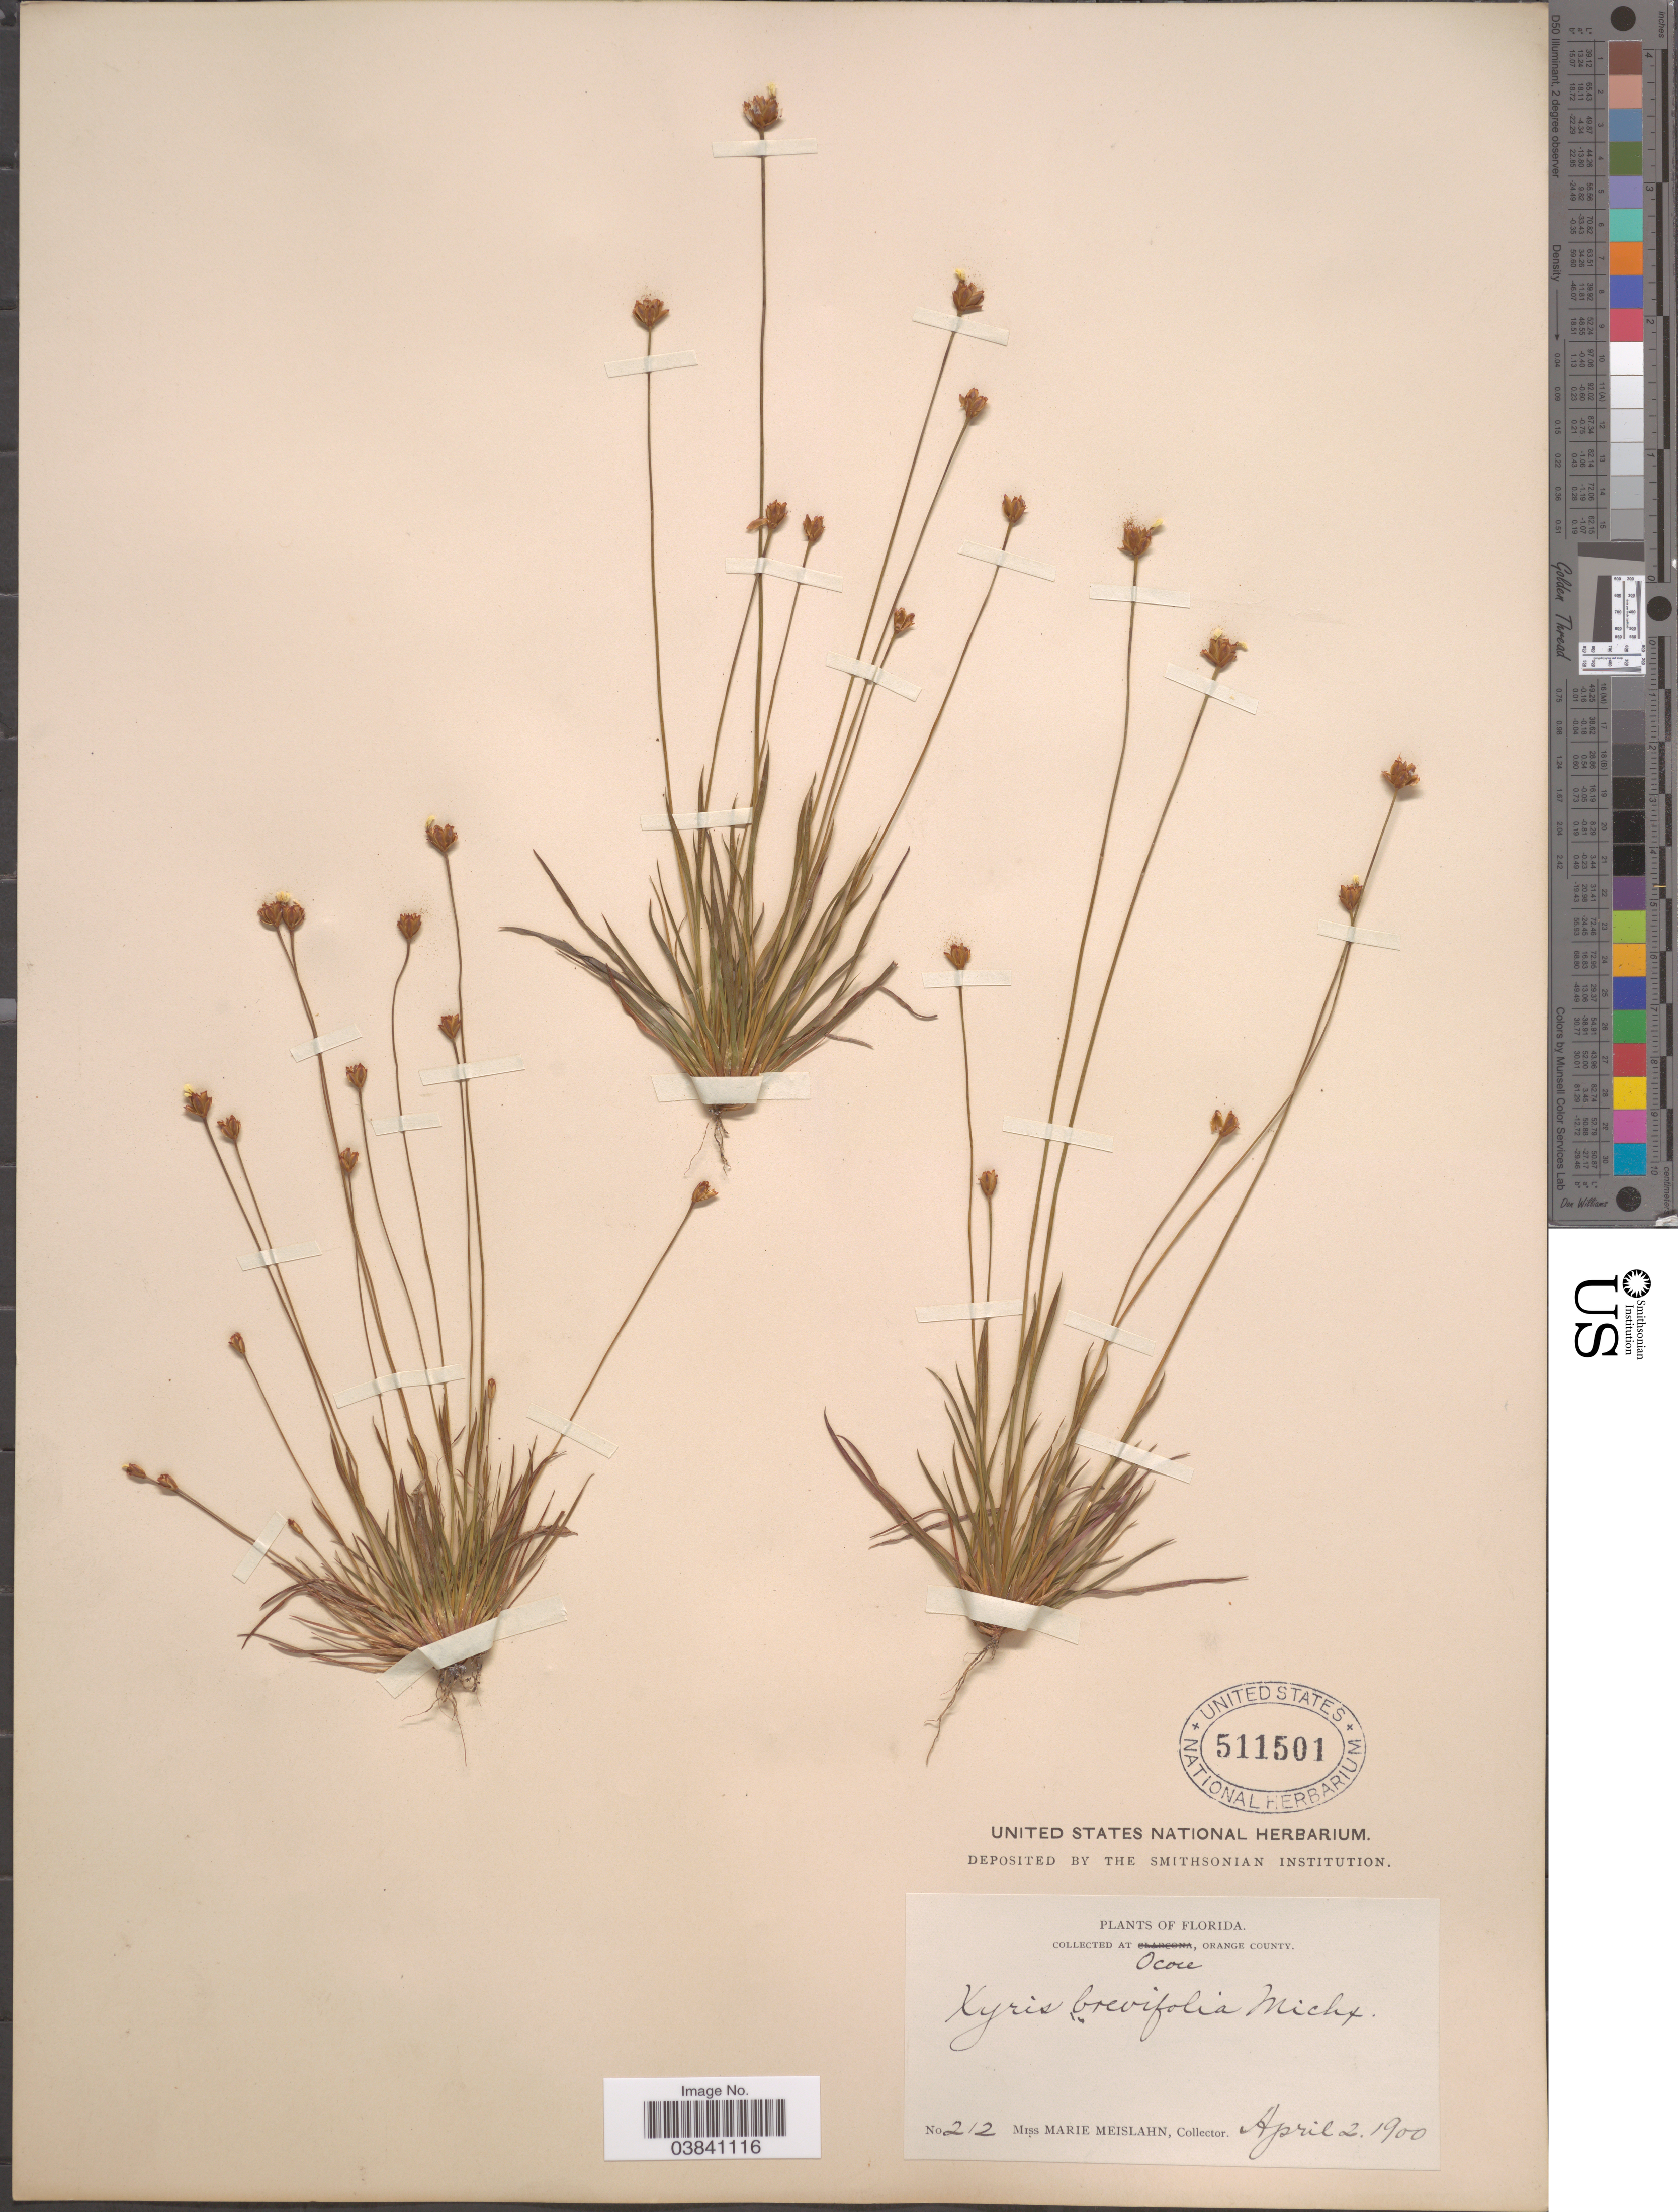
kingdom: Plantae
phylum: Tracheophyta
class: Liliopsida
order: Poales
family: Xyridaceae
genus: Xyris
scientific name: Xyris brevifolia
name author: Michx.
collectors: M. Meislahn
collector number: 212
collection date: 1900-04-02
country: United States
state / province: Florida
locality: At Ocoee, Orange County.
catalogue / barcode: US 511501